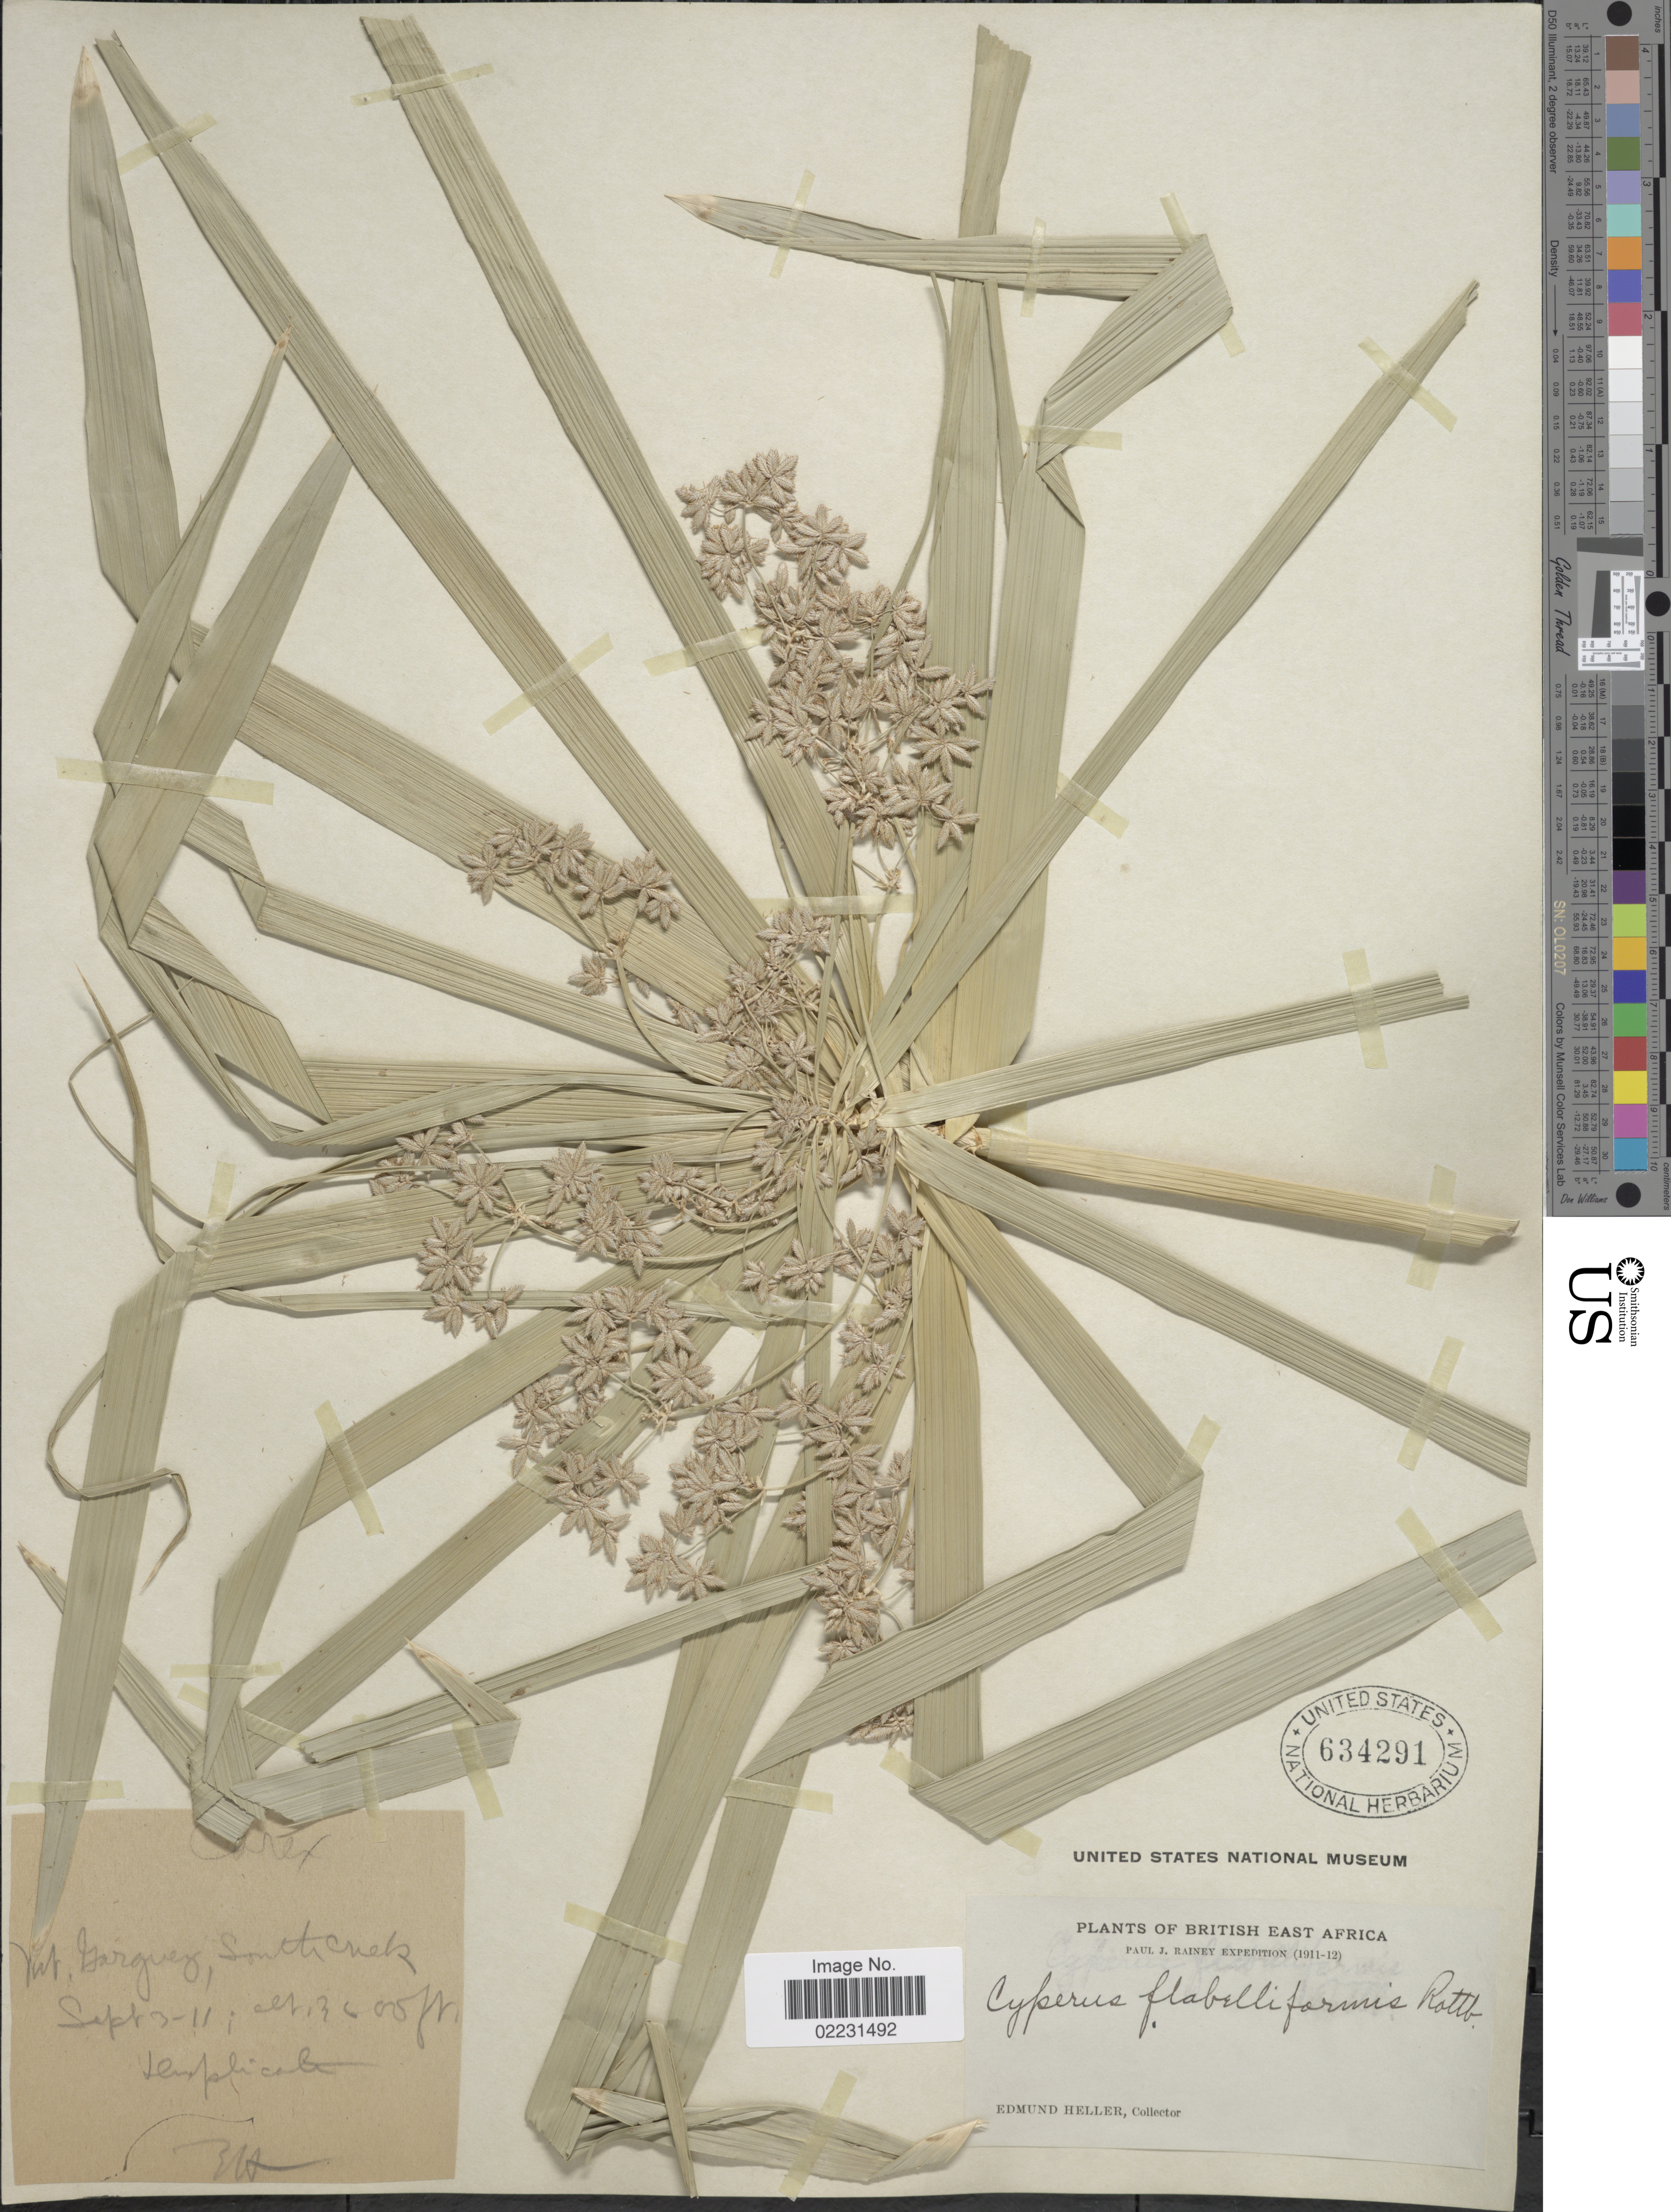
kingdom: Plantae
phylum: Tracheophyta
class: Liliopsida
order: Poales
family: Cyperaceae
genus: Cyperus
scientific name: Cyperus involucratus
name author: Rottb.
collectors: E. Heller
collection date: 1911-09-03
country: Kenya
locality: Mt. Garguez, South Creek. British East Africa.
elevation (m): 1067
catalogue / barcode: US 634291